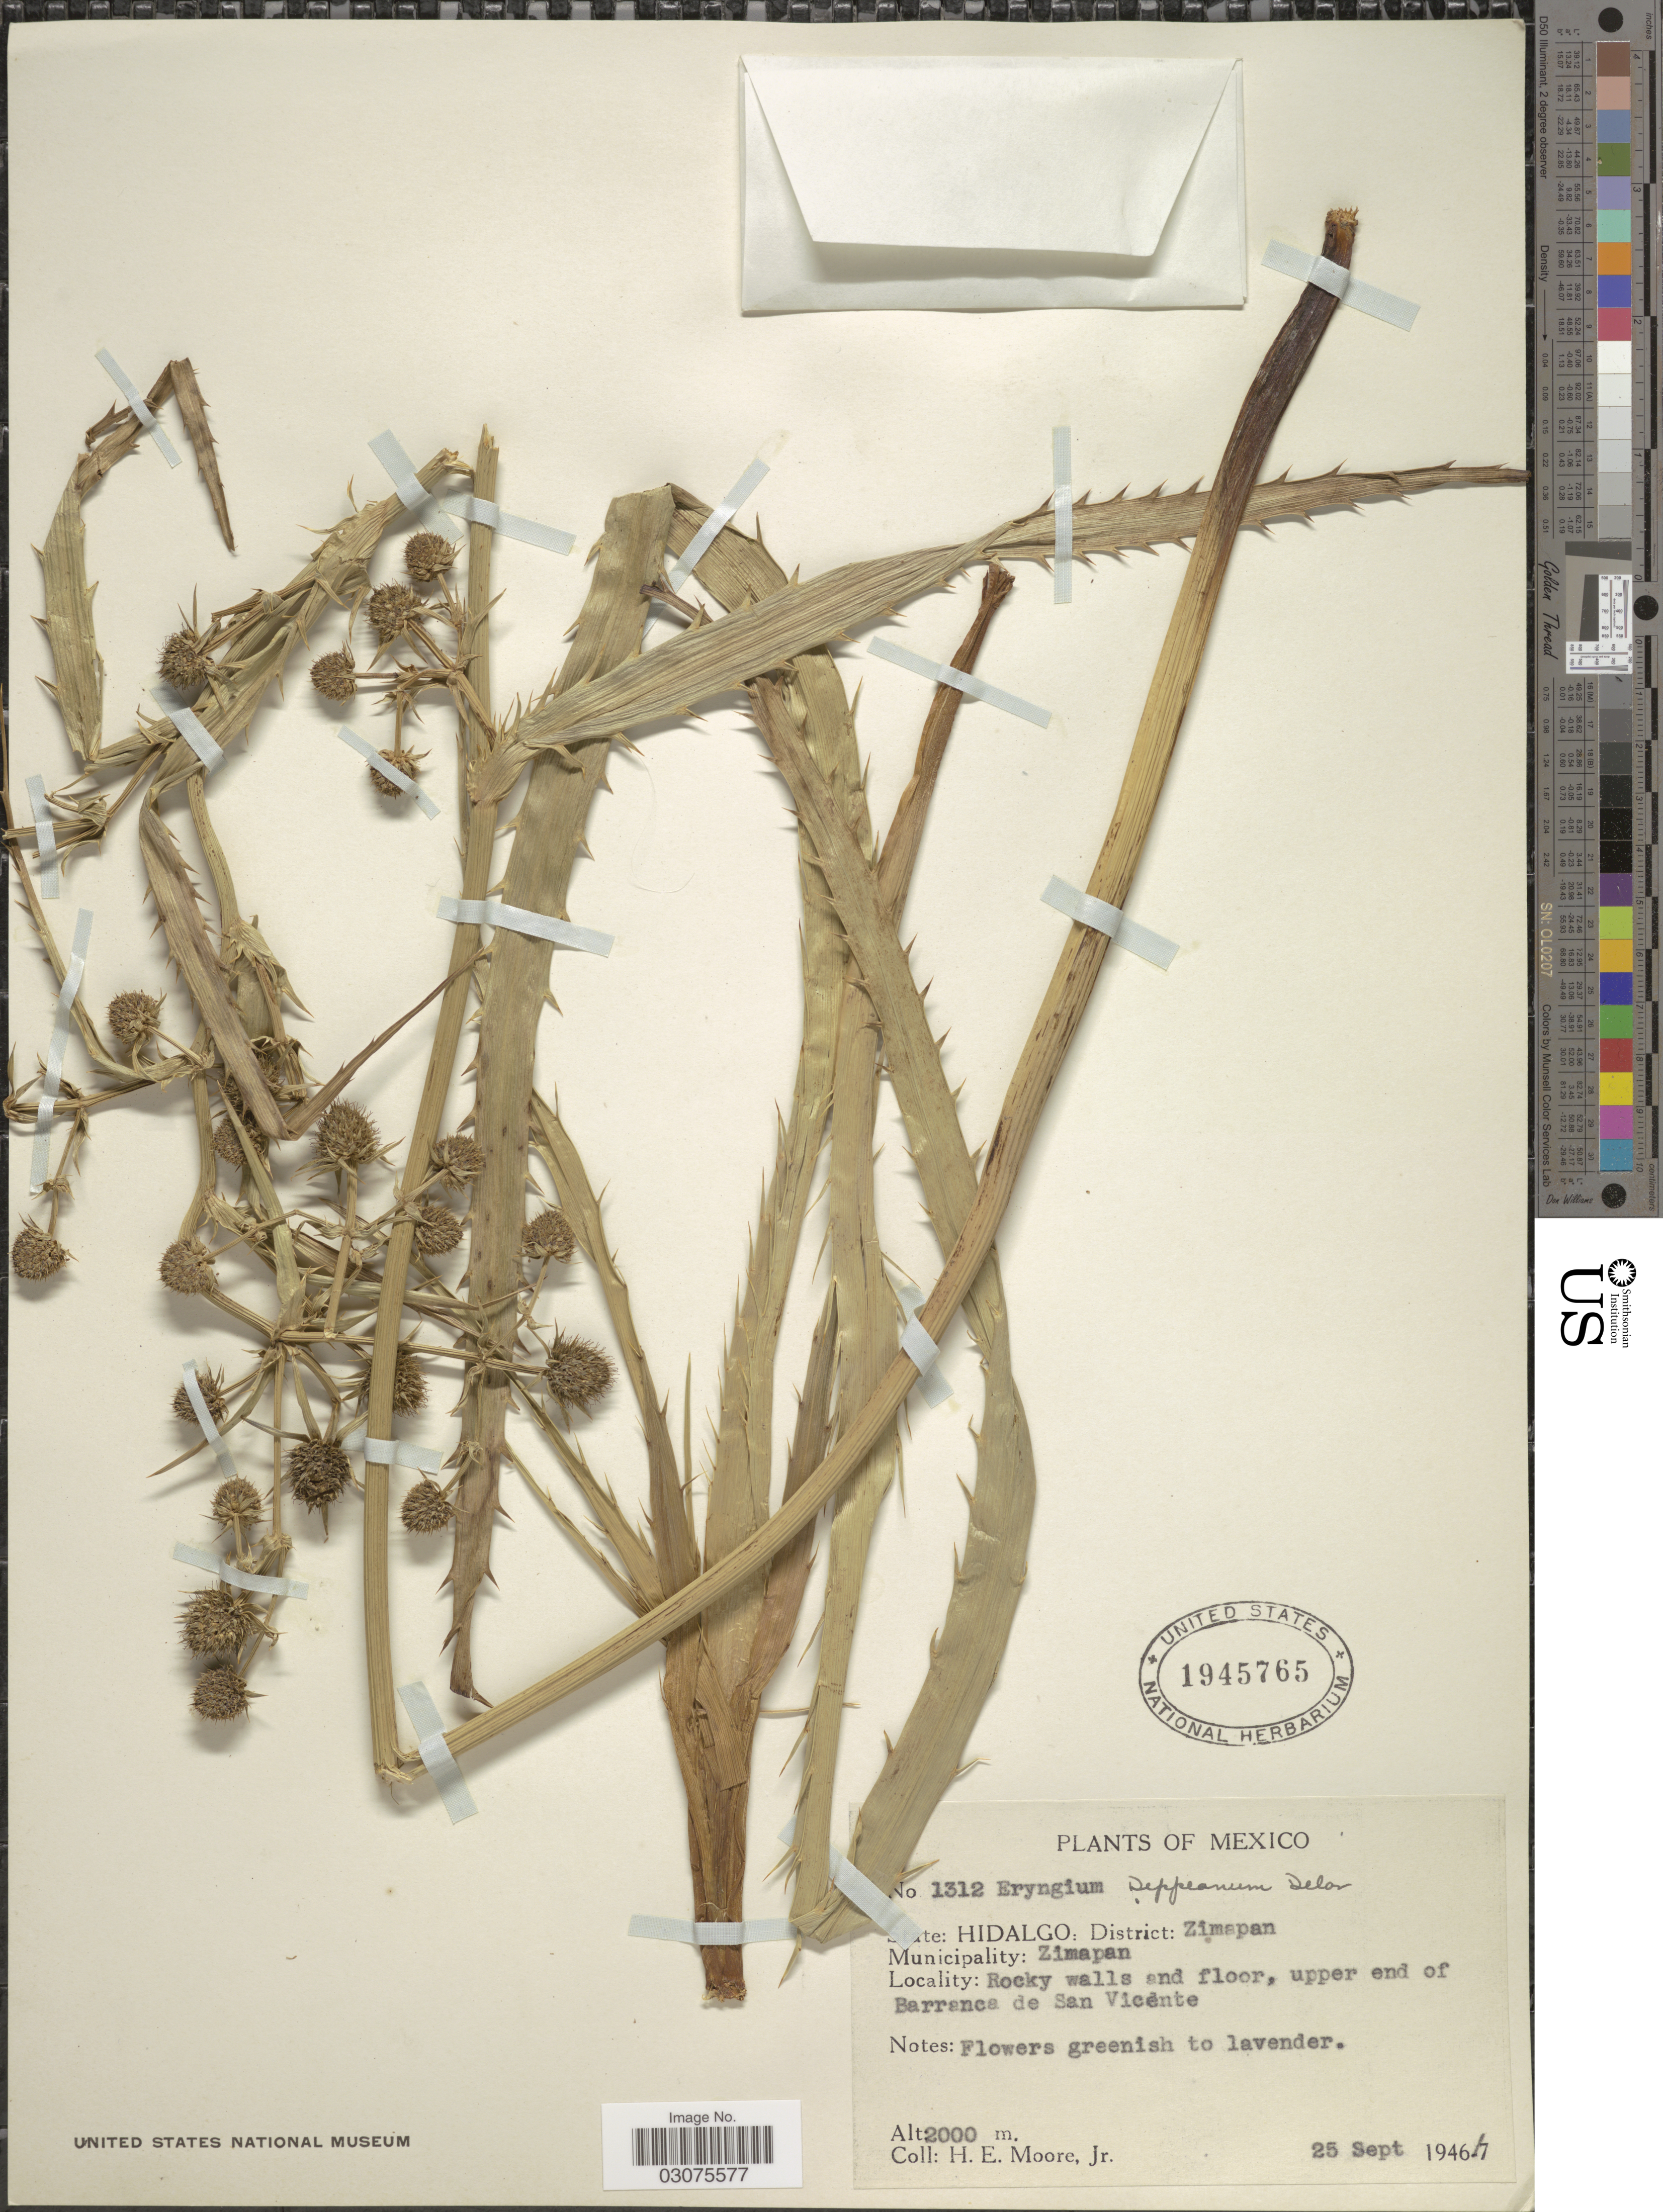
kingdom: Plantae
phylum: Tracheophyta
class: Magnoliopsida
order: Apiales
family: Apiaceae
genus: Eryngium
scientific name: Eryngium deppeanum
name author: Schltdl. & Cham.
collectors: H. Moore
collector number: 1312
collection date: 1946-09-25/1947-09-25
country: Mexico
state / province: Hidalgo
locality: District: Zimapan, Municipality Zimapan, Rocky walls and floor, upper end of Barranca de San Vicente.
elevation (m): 2000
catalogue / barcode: US 1945765